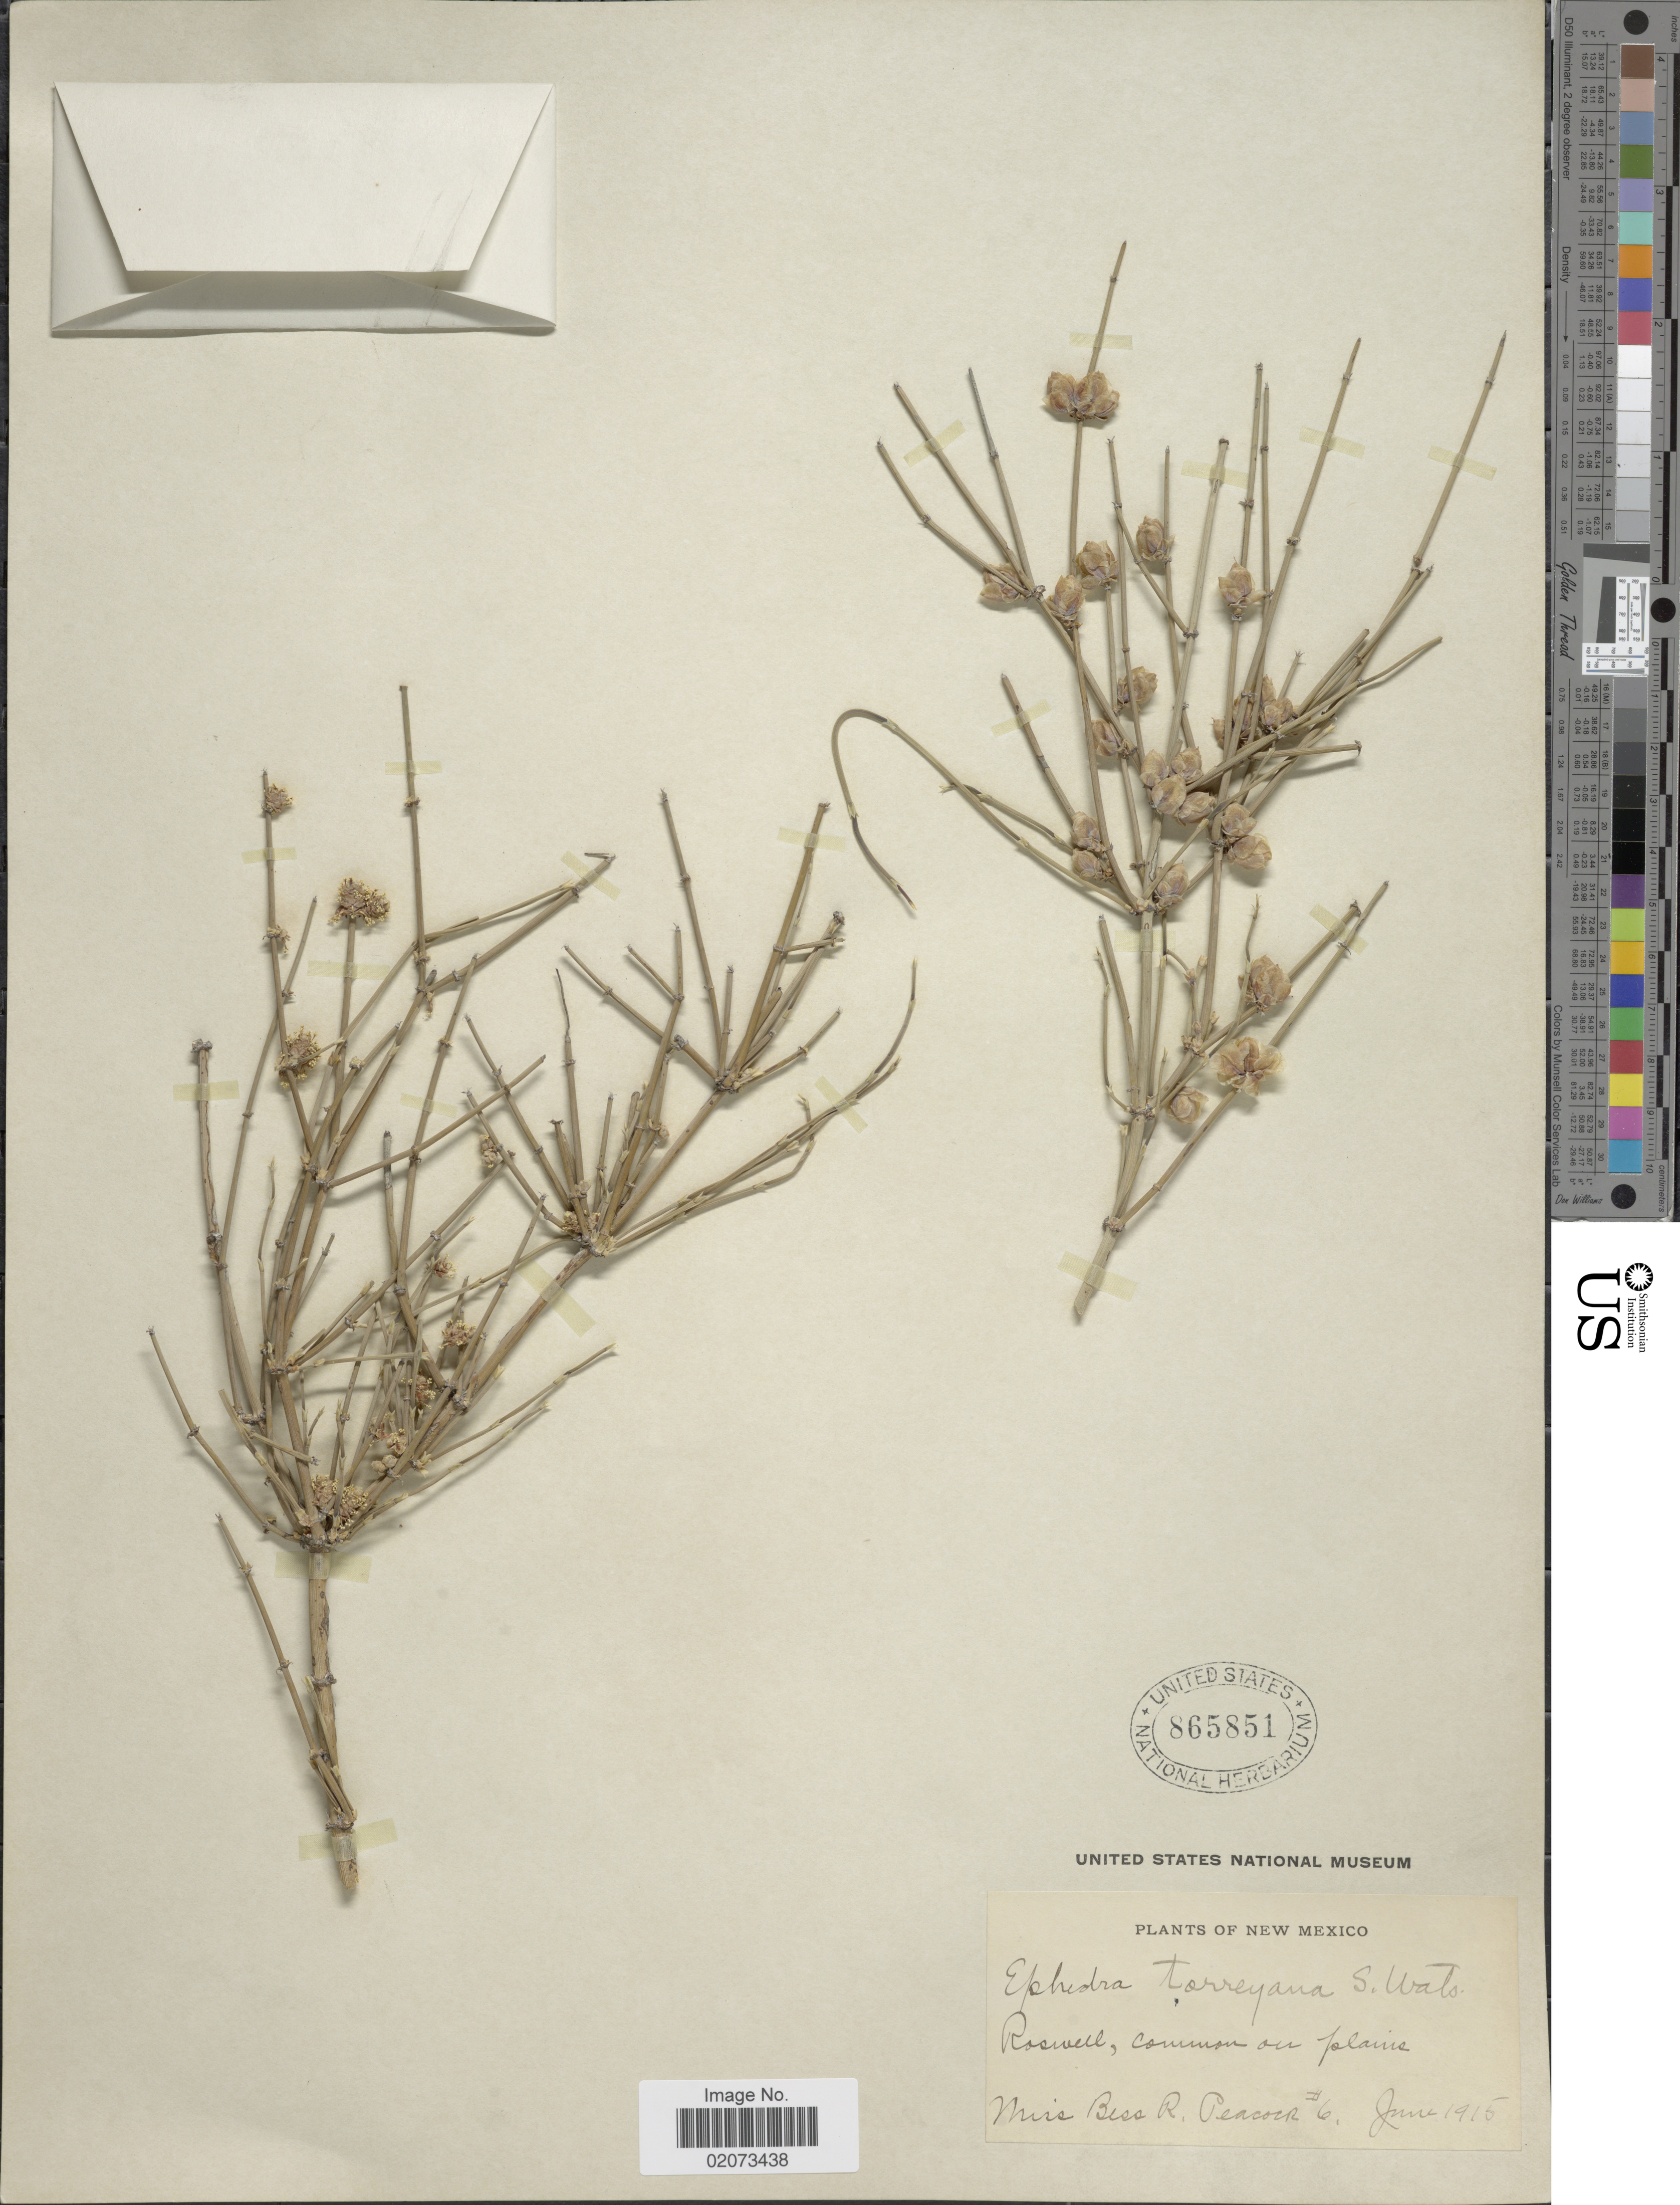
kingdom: Plantae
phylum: Tracheophyta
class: Gnetopsida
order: Ephedrales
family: Ephedraceae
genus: Ephedra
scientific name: Ephedra torreyana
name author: S. Watson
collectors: B. Peacock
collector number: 6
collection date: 1915-06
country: United States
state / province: New Mexico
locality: Roswell, common on Plains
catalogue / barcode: US 865851